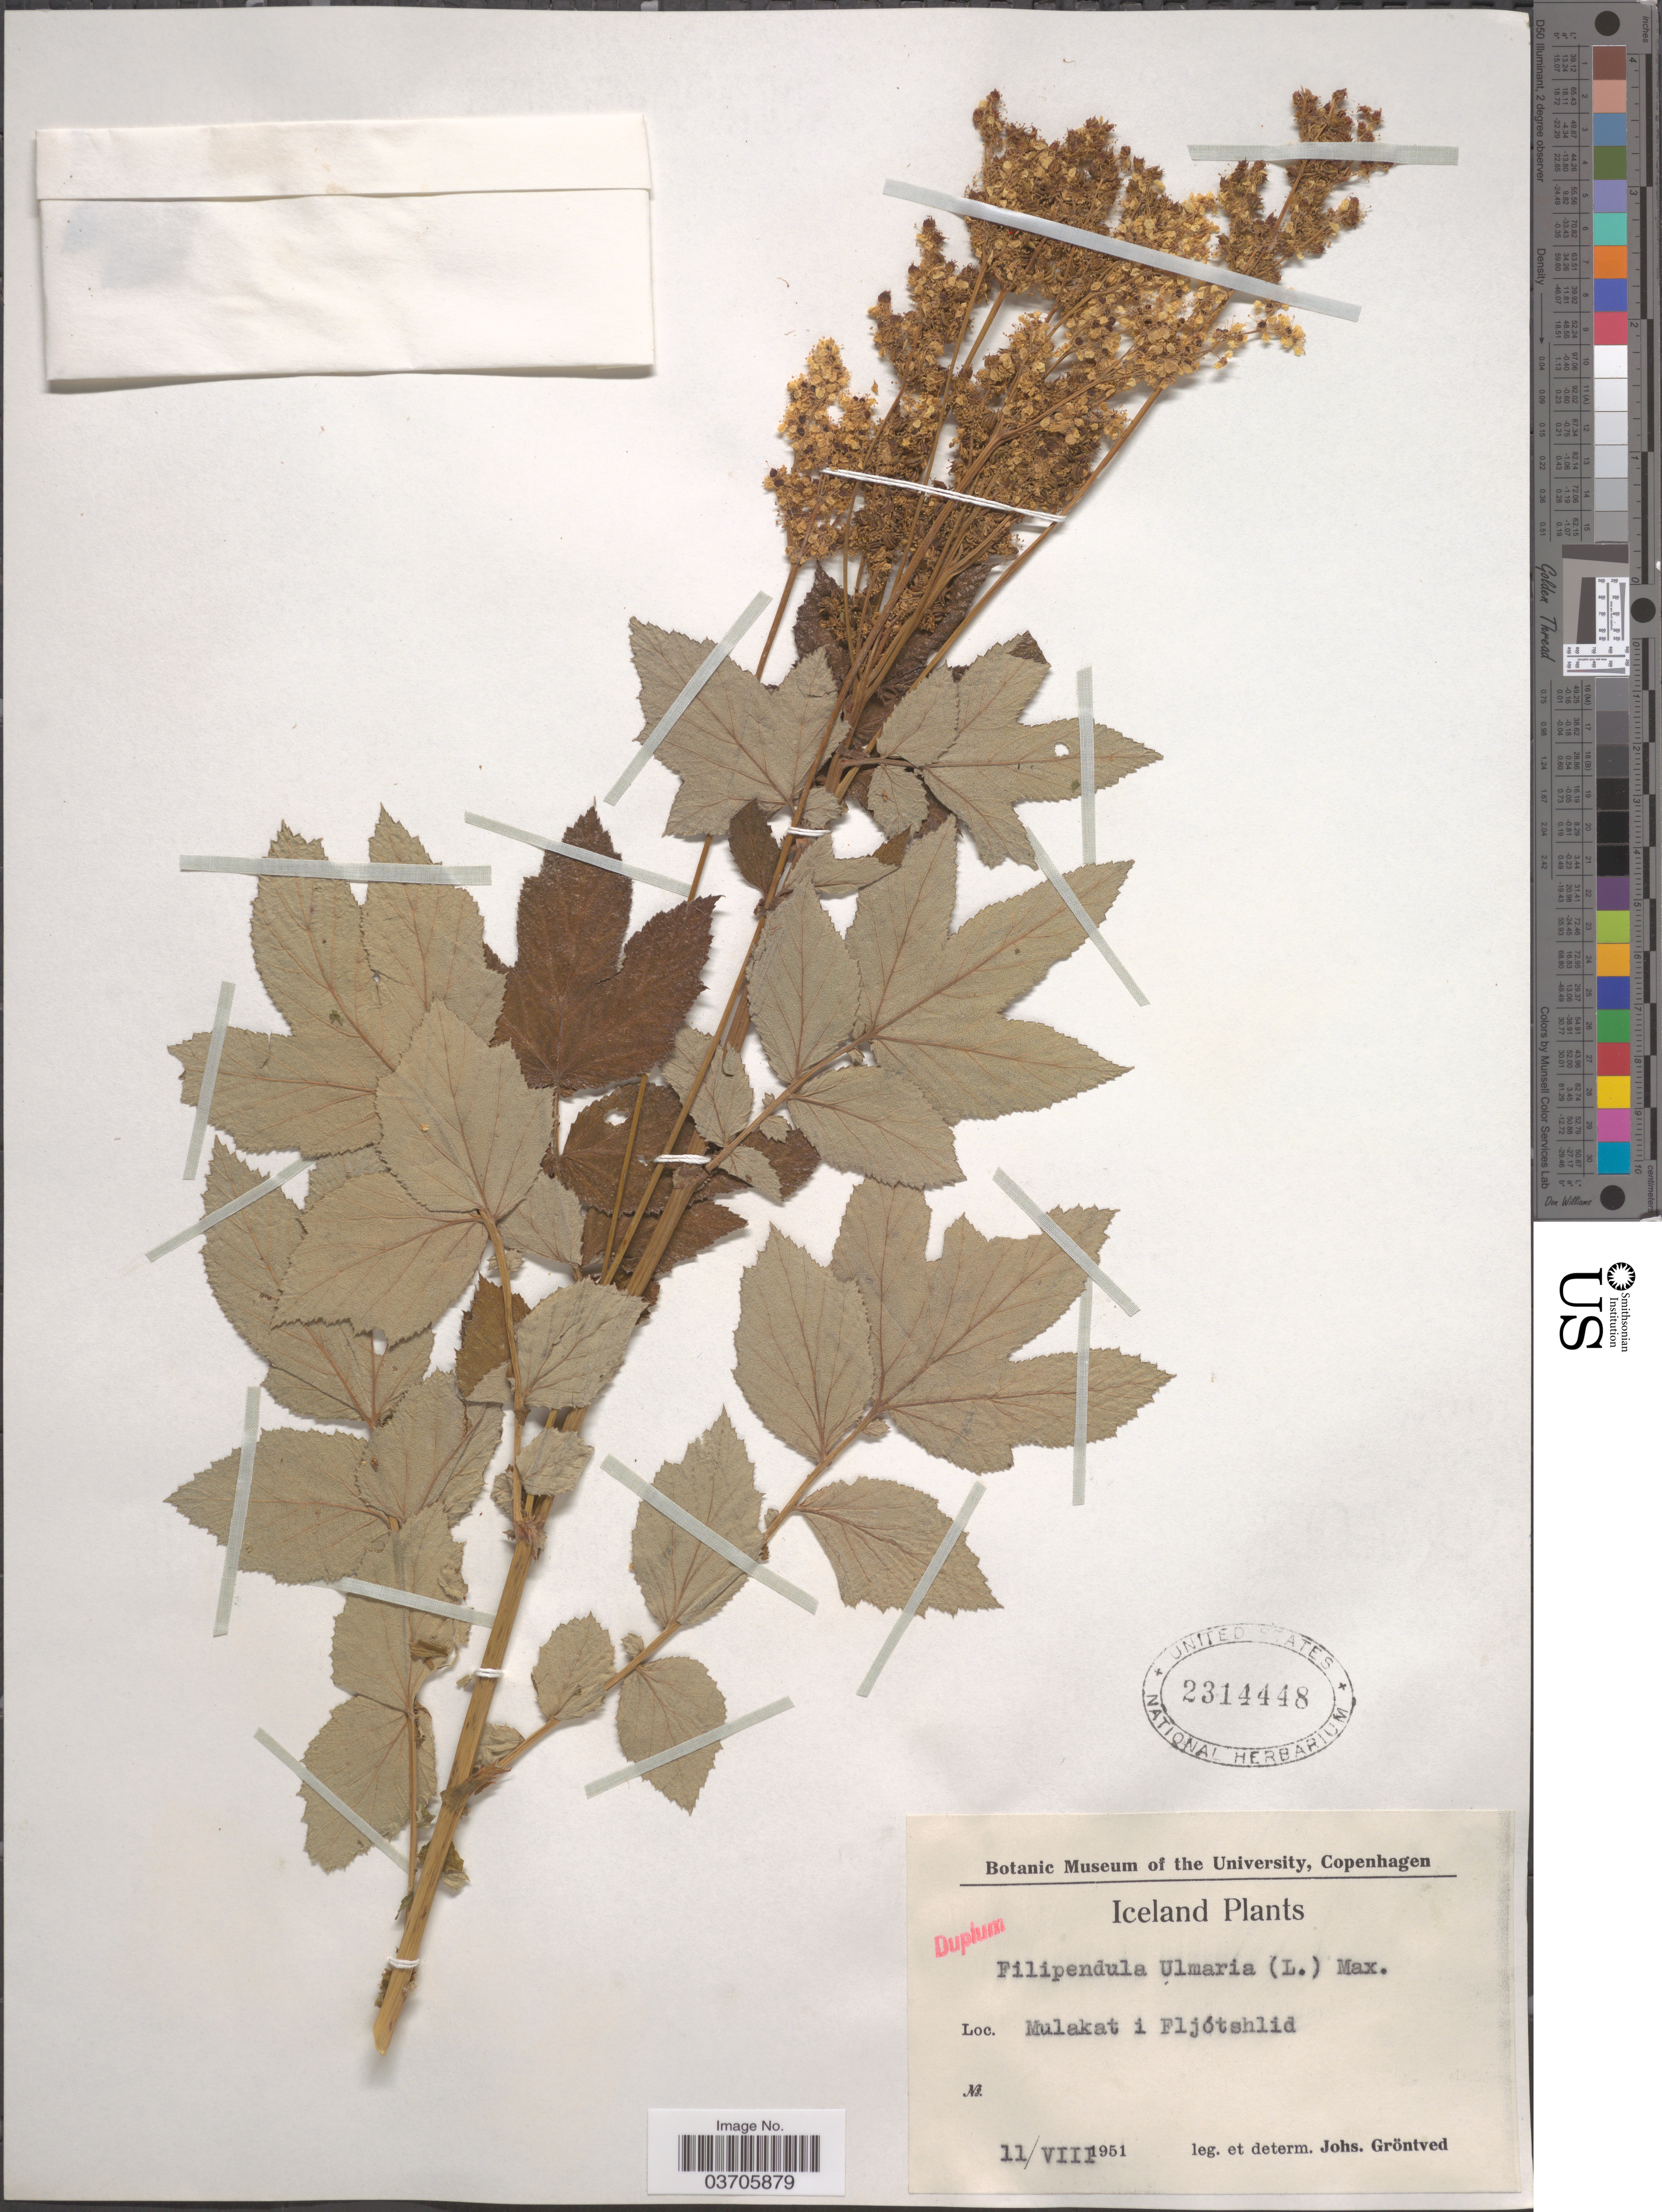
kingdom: Plantae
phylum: Tracheophyta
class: Magnoliopsida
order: Rosales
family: Rosaceae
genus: Filipendula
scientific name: Filipendula ulmaria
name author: (L.) Maxim.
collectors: J. Grøntved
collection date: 1951-08-11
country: Iceland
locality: Mulakat i Fljótshlid.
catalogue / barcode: US 2314448